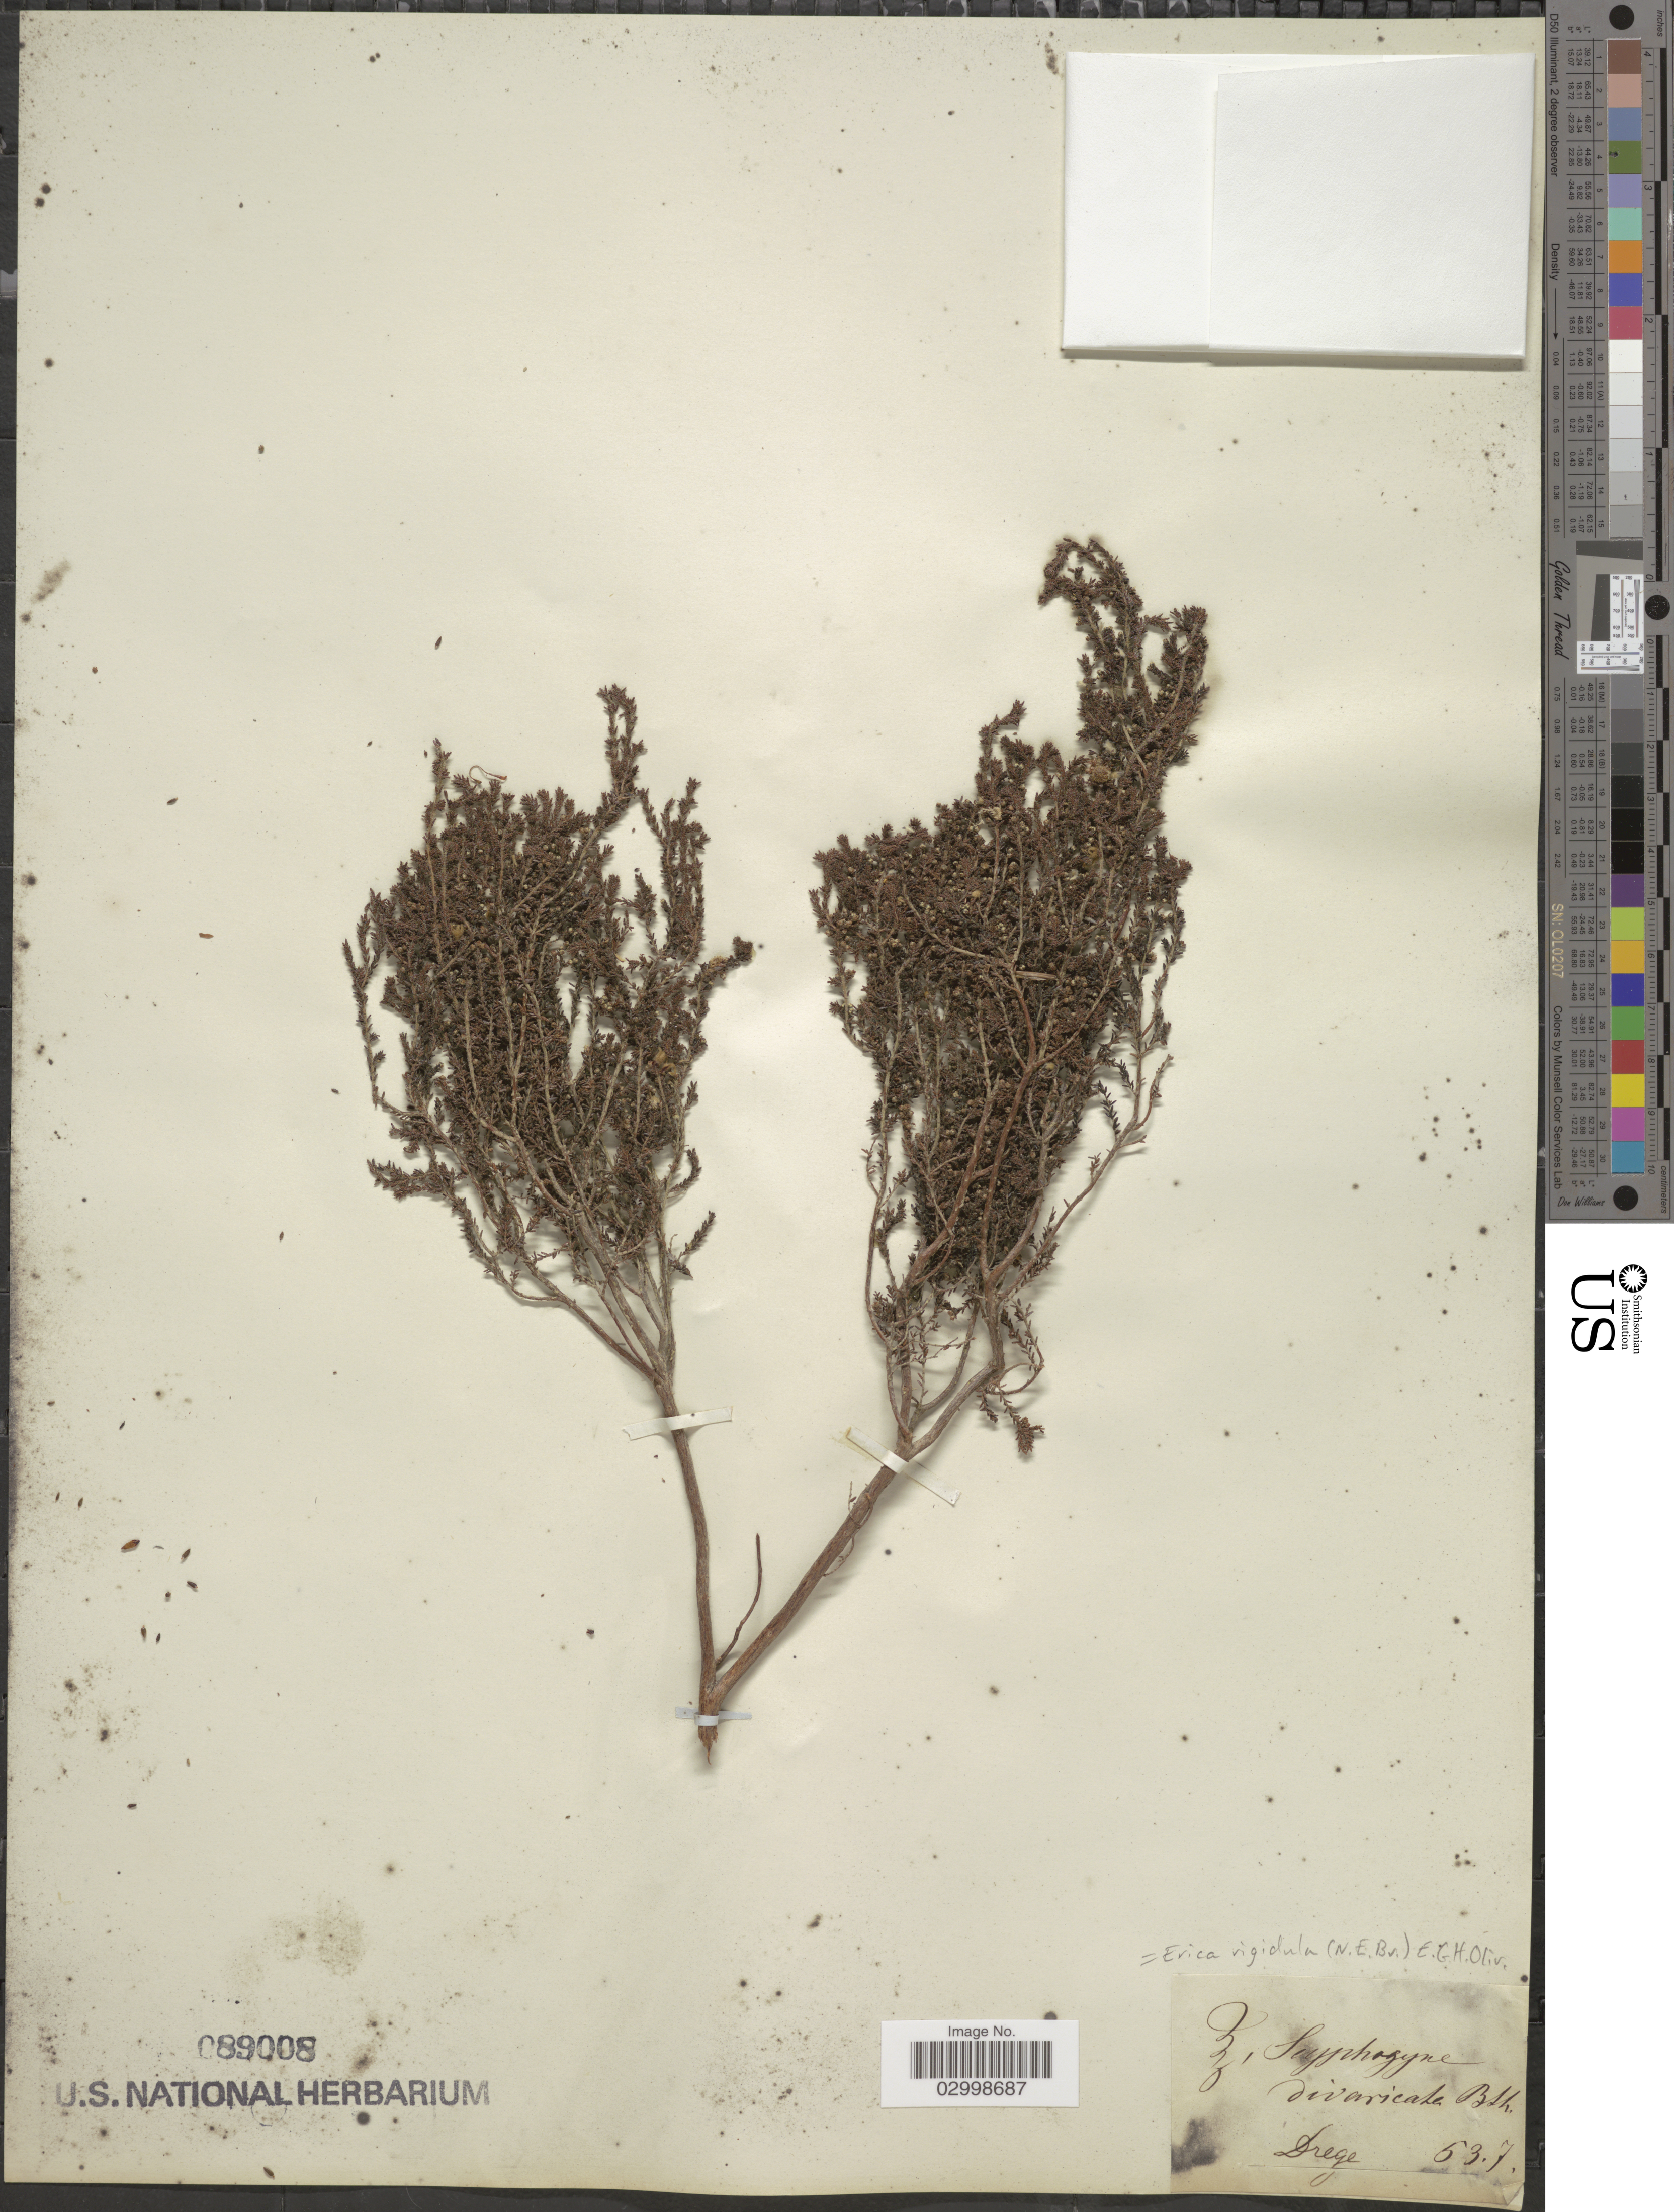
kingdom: Plantae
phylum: Tracheophyta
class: Magnoliopsida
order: Ericales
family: Ericaceae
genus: Erica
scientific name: Erica rigidula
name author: (N.E. Br.) E.G.H. Oliv.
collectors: Drege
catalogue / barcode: US 89008